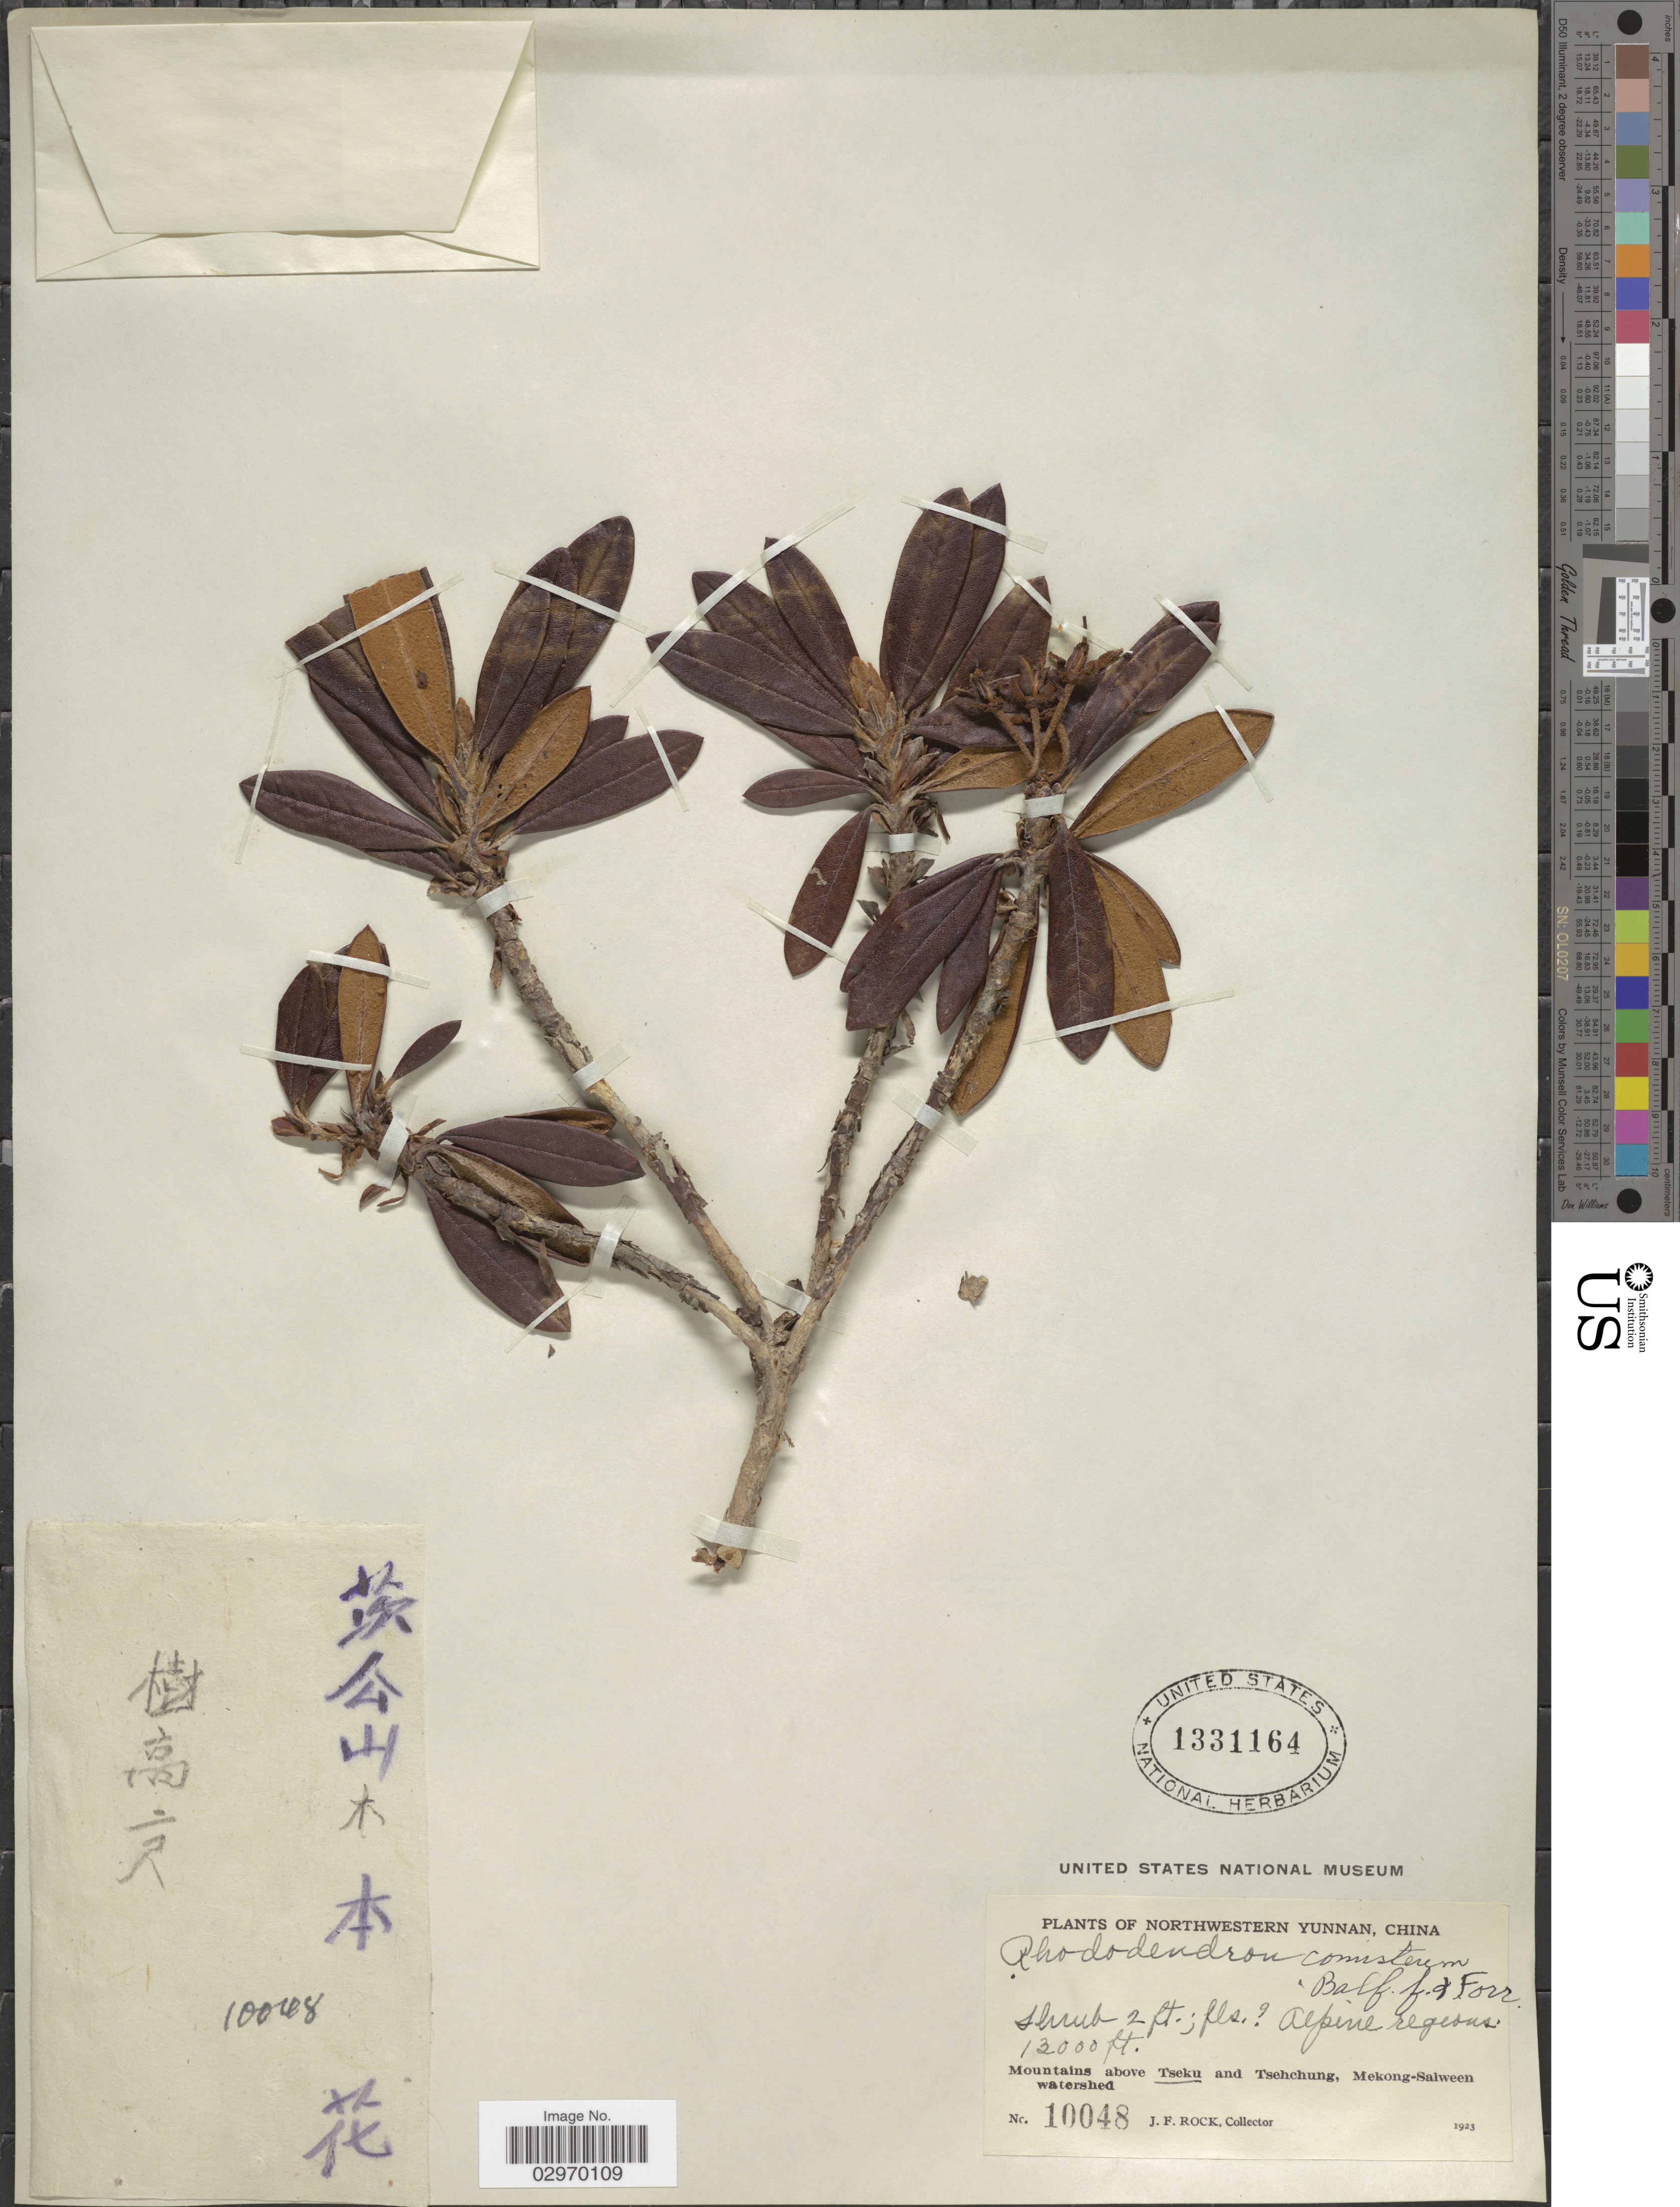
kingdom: Plantae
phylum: Tracheophyta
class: Magnoliopsida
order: Ericales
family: Ericaceae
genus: Rhododendron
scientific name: Rhododendron comisteum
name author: Balf. f. & Forrest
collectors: J. Rock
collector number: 10048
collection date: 1923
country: China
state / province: Yunnan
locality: Northwestern Yunnan. Alpine regions. Mountains above Tseku and Tsehchung, Mekong-Salween watershed.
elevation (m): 3962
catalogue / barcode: US 1331164